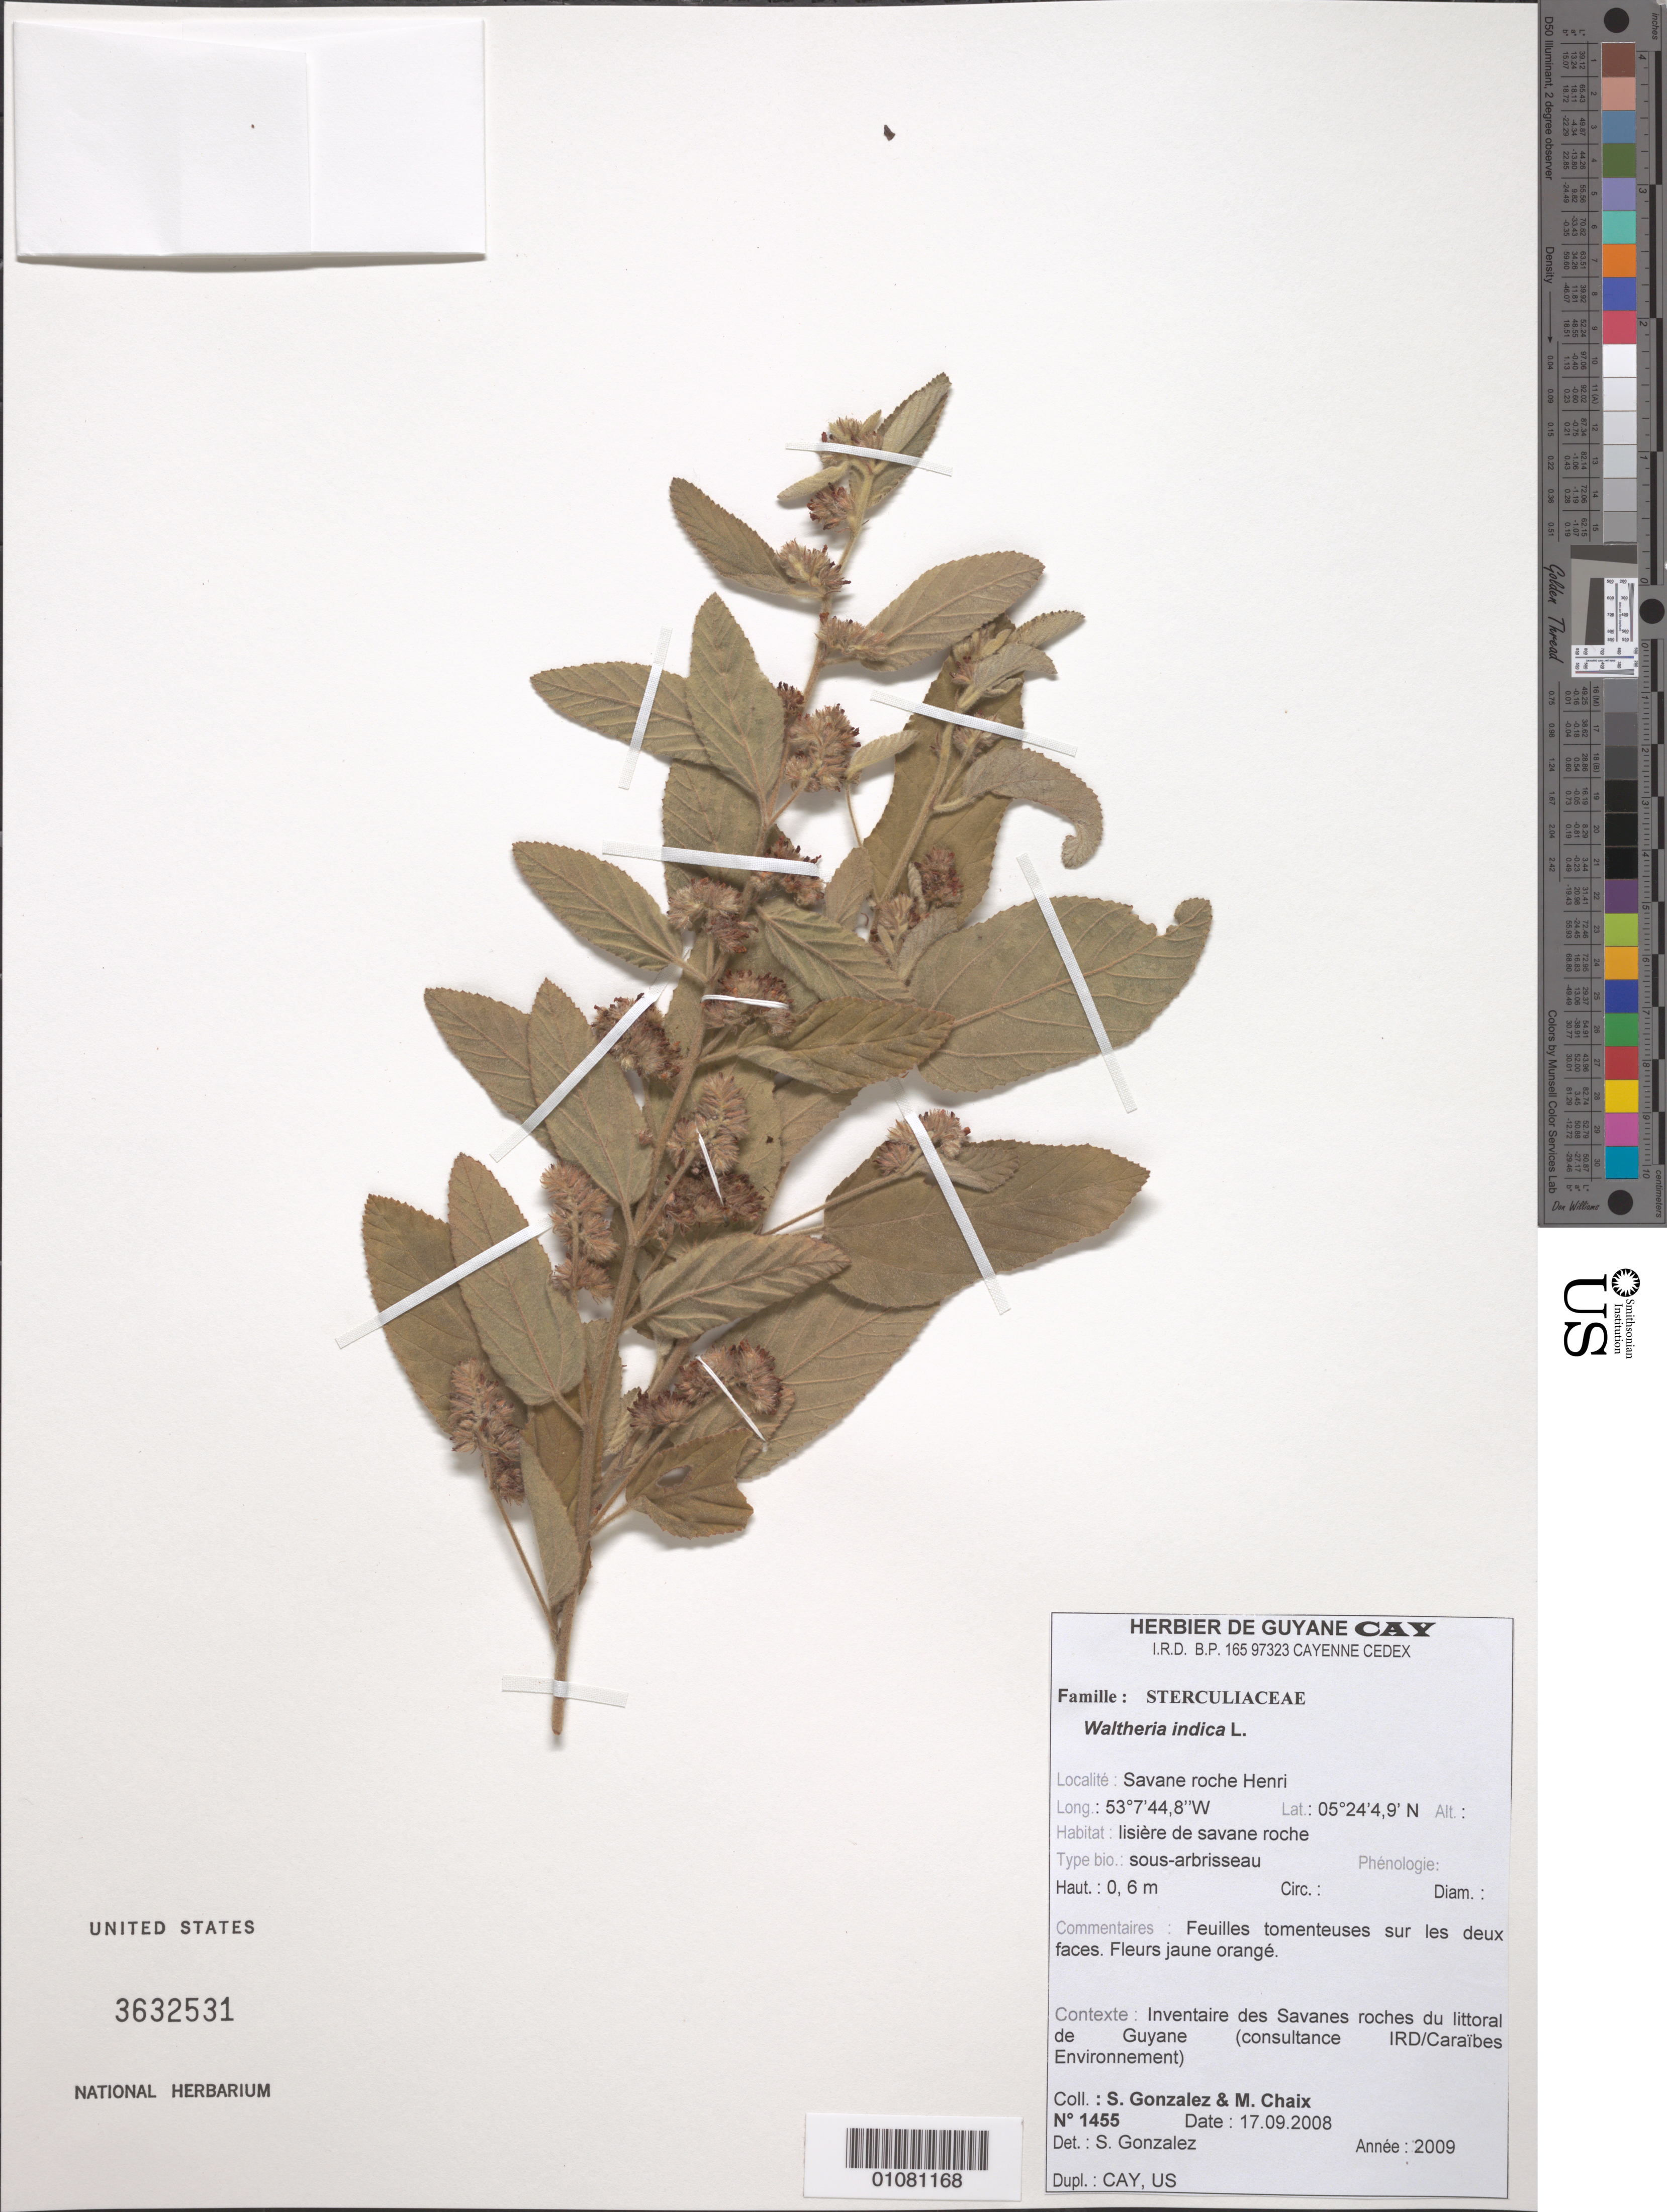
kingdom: Plantae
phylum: Tracheophyta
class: Magnoliopsida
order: Malvales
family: Malvaceae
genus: Waltheria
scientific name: Waltheria indica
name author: L.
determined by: Gonzalez, Sophie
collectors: S. Gonzalez & M. Chaix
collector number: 1455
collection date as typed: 17-Sep-08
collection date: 2008-09-17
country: French Guiana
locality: Savane roche Henri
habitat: Lisiere de savane roche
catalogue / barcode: US 3632531